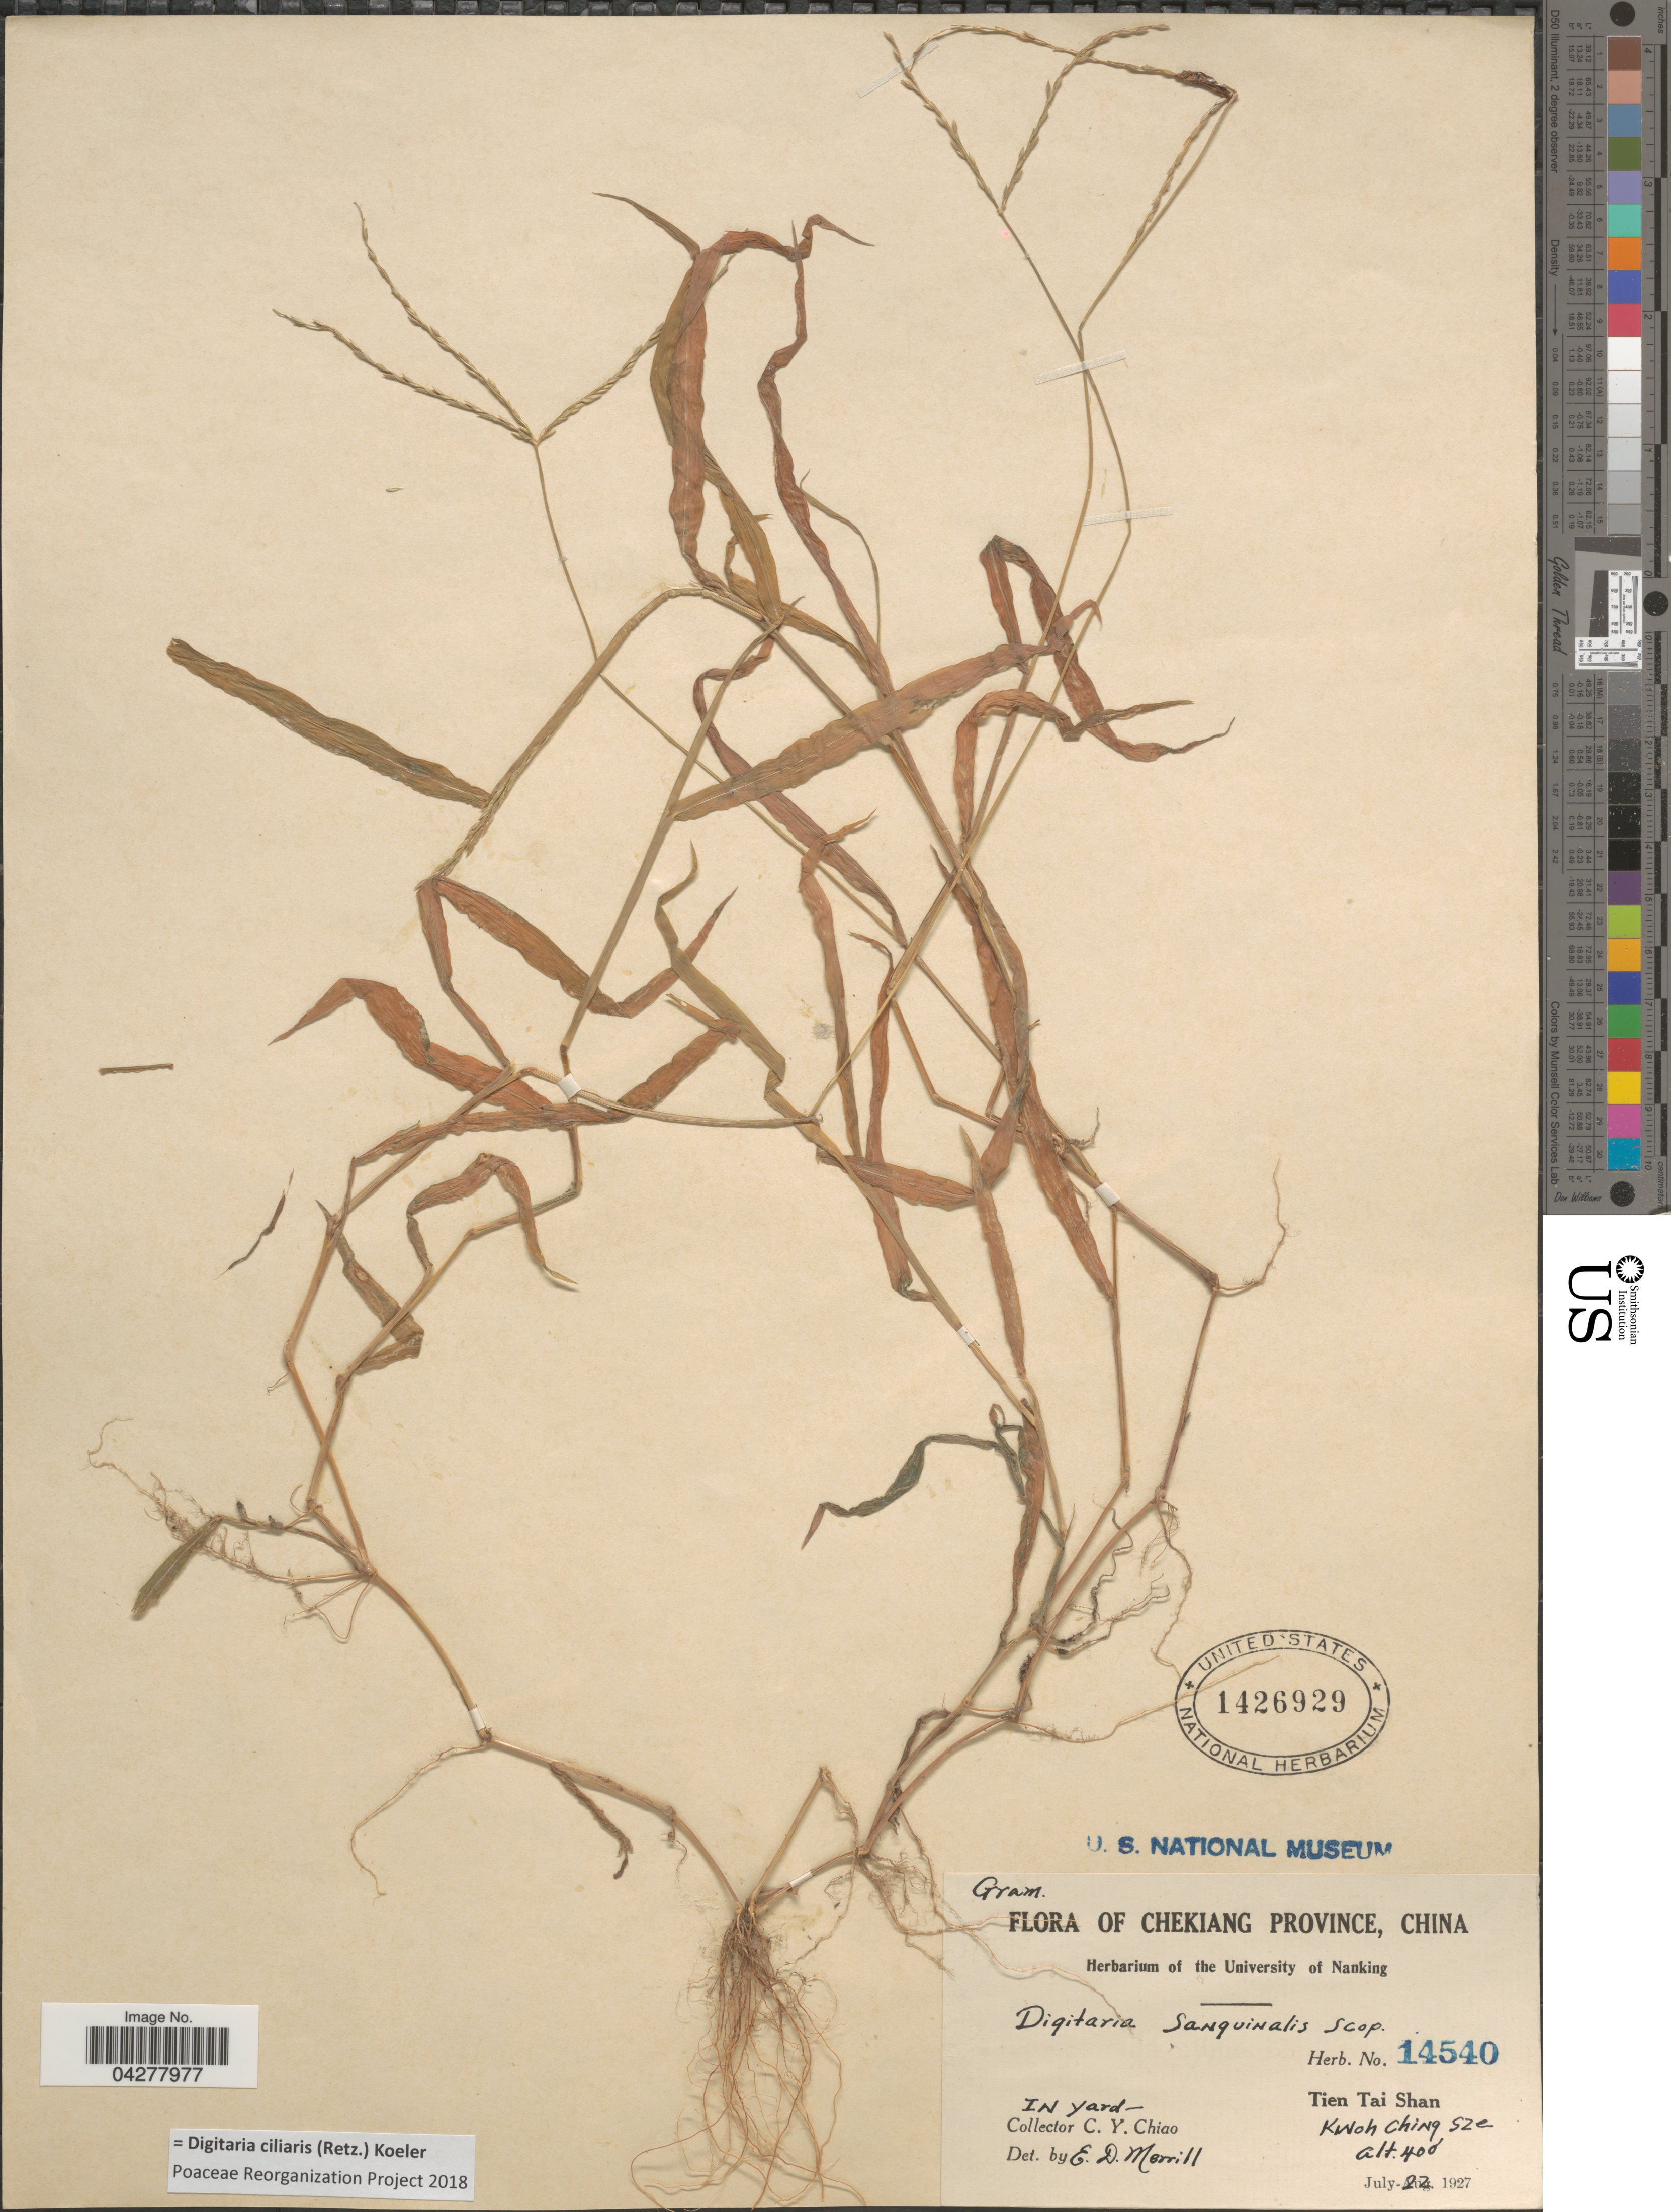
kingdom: Plantae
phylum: Tracheophyta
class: Liliopsida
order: Poales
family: Poaceae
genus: Digitaria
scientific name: Digitaria ciliaris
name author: (Retz.) Koeler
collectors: C. Y. Chiao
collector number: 14540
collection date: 1927-07-22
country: China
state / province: Zhejiang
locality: Chekiang Province. In yard, Tien Tai Shan. Kwoh Ching Sze.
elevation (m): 122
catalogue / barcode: US 1426929